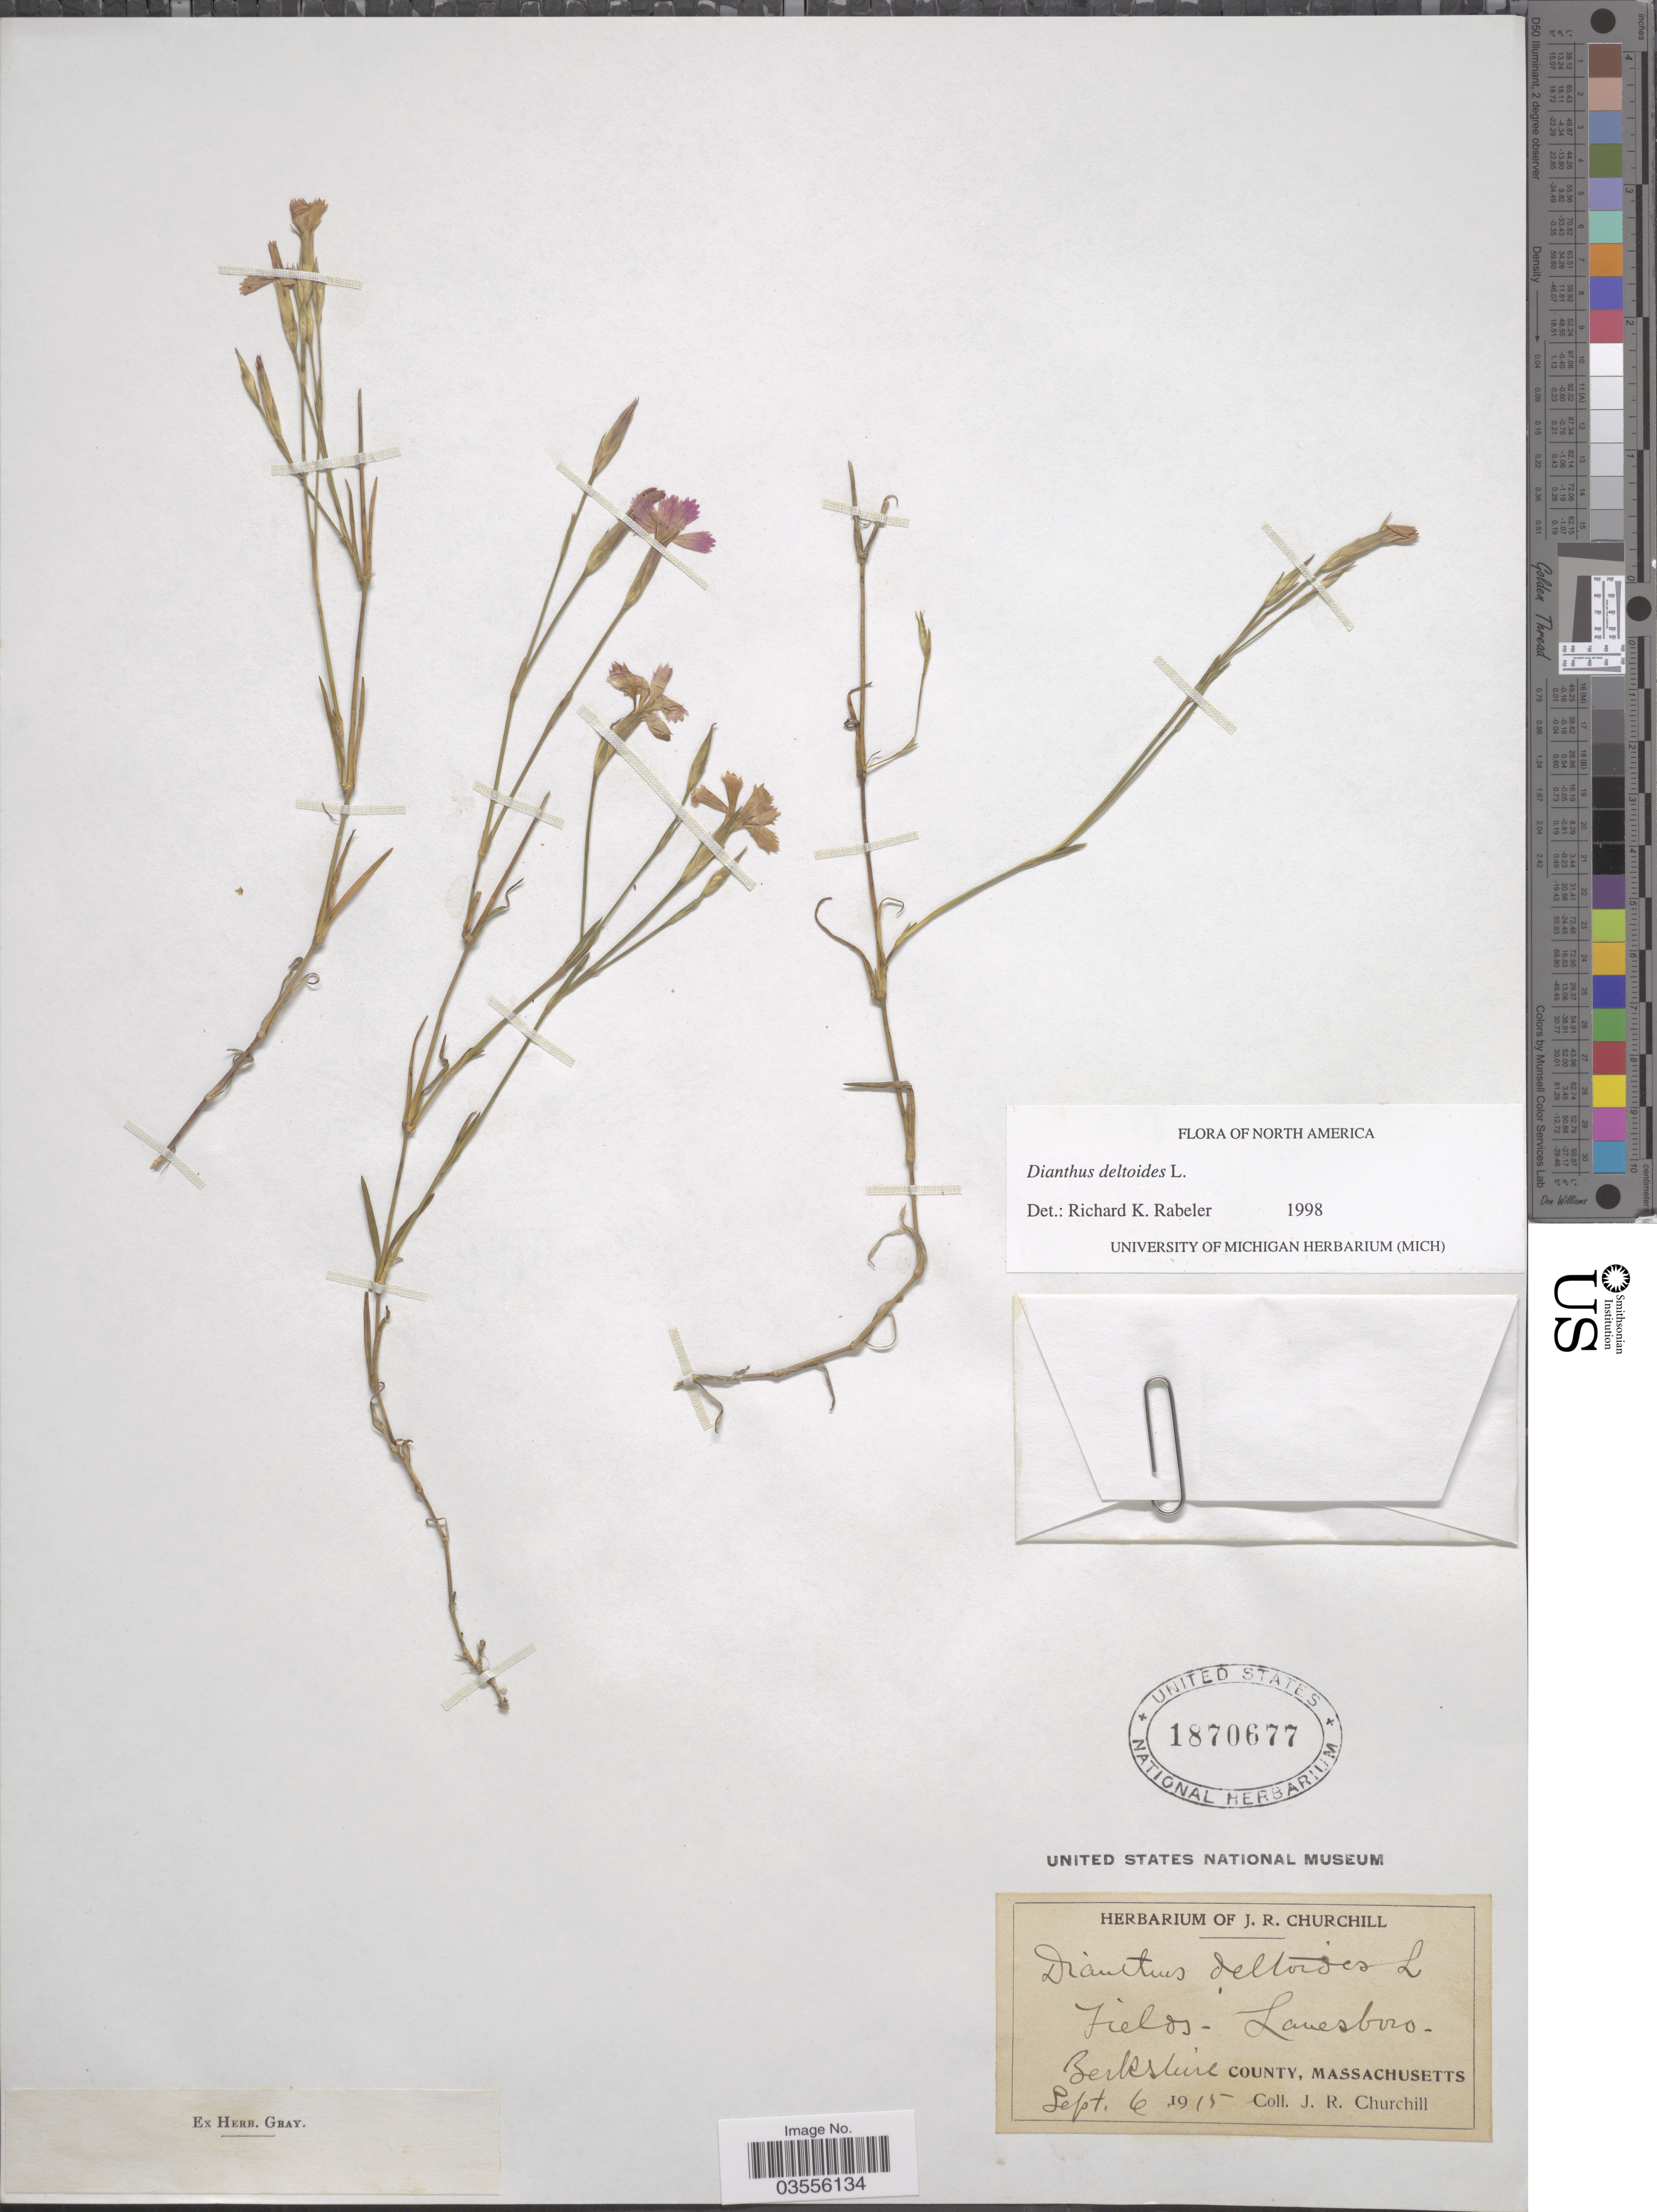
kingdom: Plantae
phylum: Tracheophyta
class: Magnoliopsida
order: Caryophyllales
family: Caryophyllaceae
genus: Dianthus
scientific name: Dianthus deltoides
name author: L.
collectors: J. Churchill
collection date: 1915-09-06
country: United States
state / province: Massachusetts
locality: Lanesboro. Berkshire County.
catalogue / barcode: US 1870677